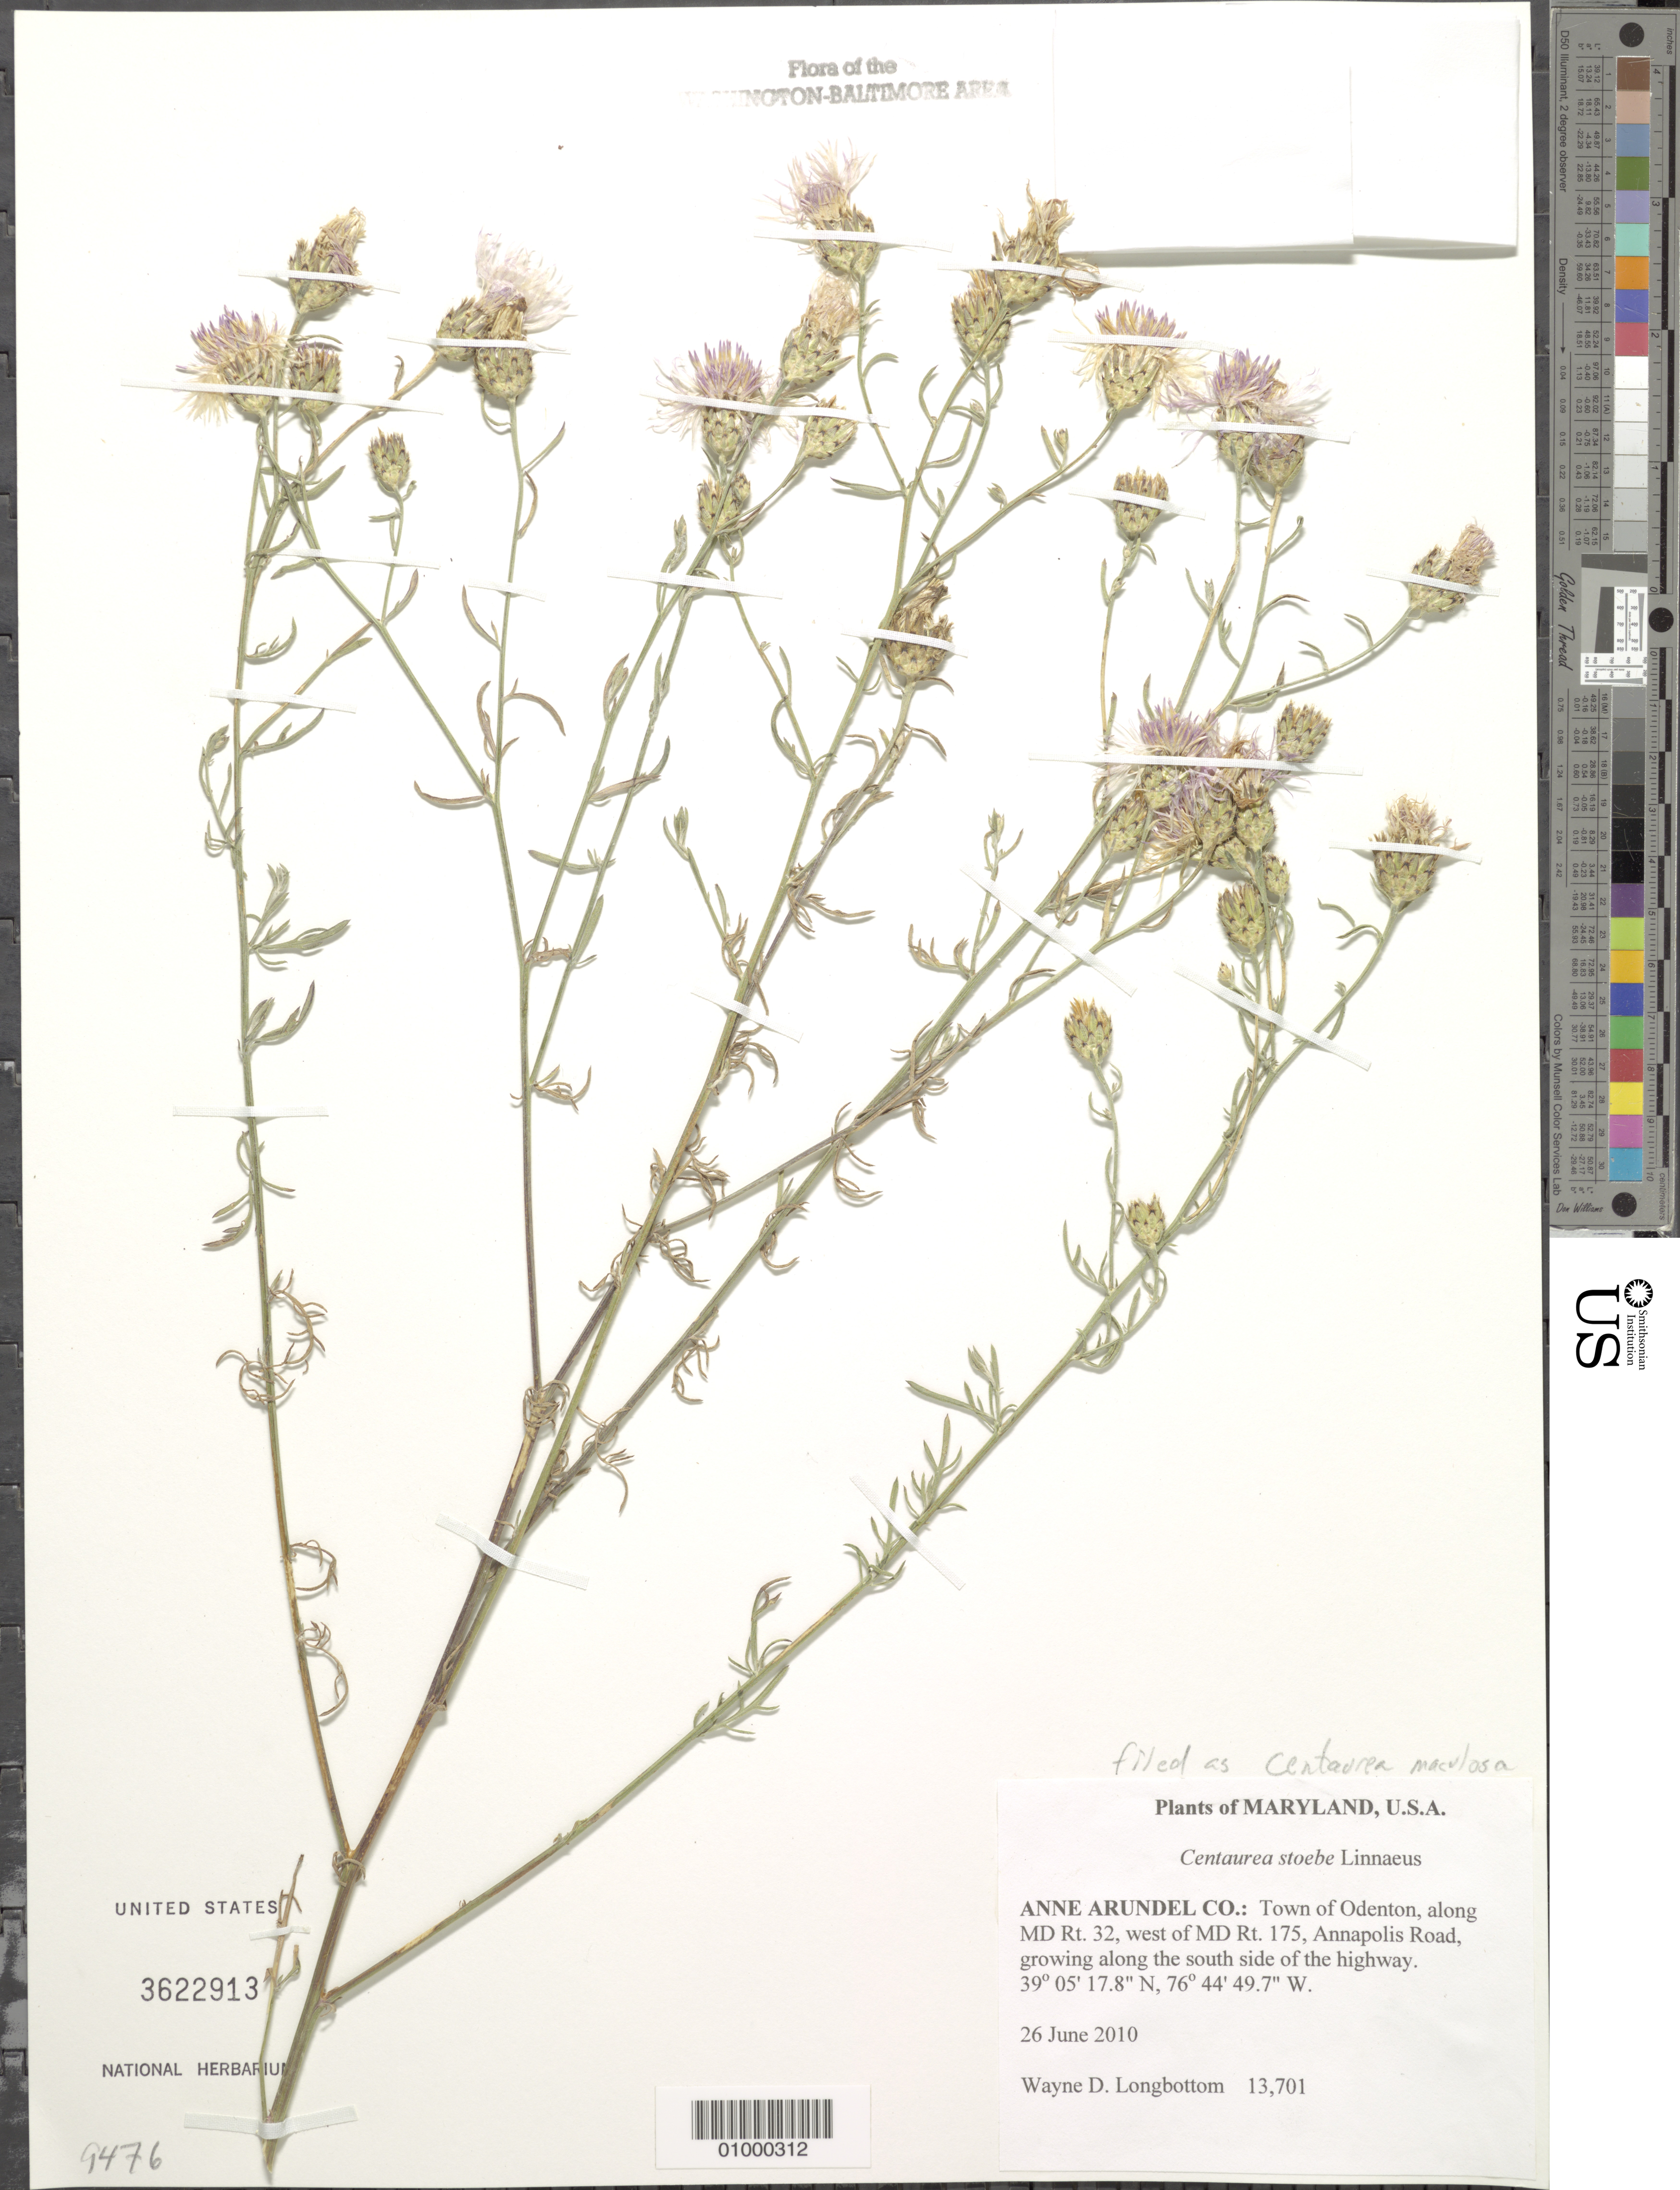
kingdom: Plantae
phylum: Tracheophyta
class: Magnoliopsida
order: Asterales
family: Asteraceae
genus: Centaurea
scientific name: Centaurea stoebe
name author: L.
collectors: W. D. Longbottom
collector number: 13701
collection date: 2010-06-26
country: United States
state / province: Maryland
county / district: Anne Arundel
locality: Town of Odenton, along MD Rt. 32, west of MD Rt. 175, Annapolis Road.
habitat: growing along the south side of the highway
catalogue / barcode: US 3922913